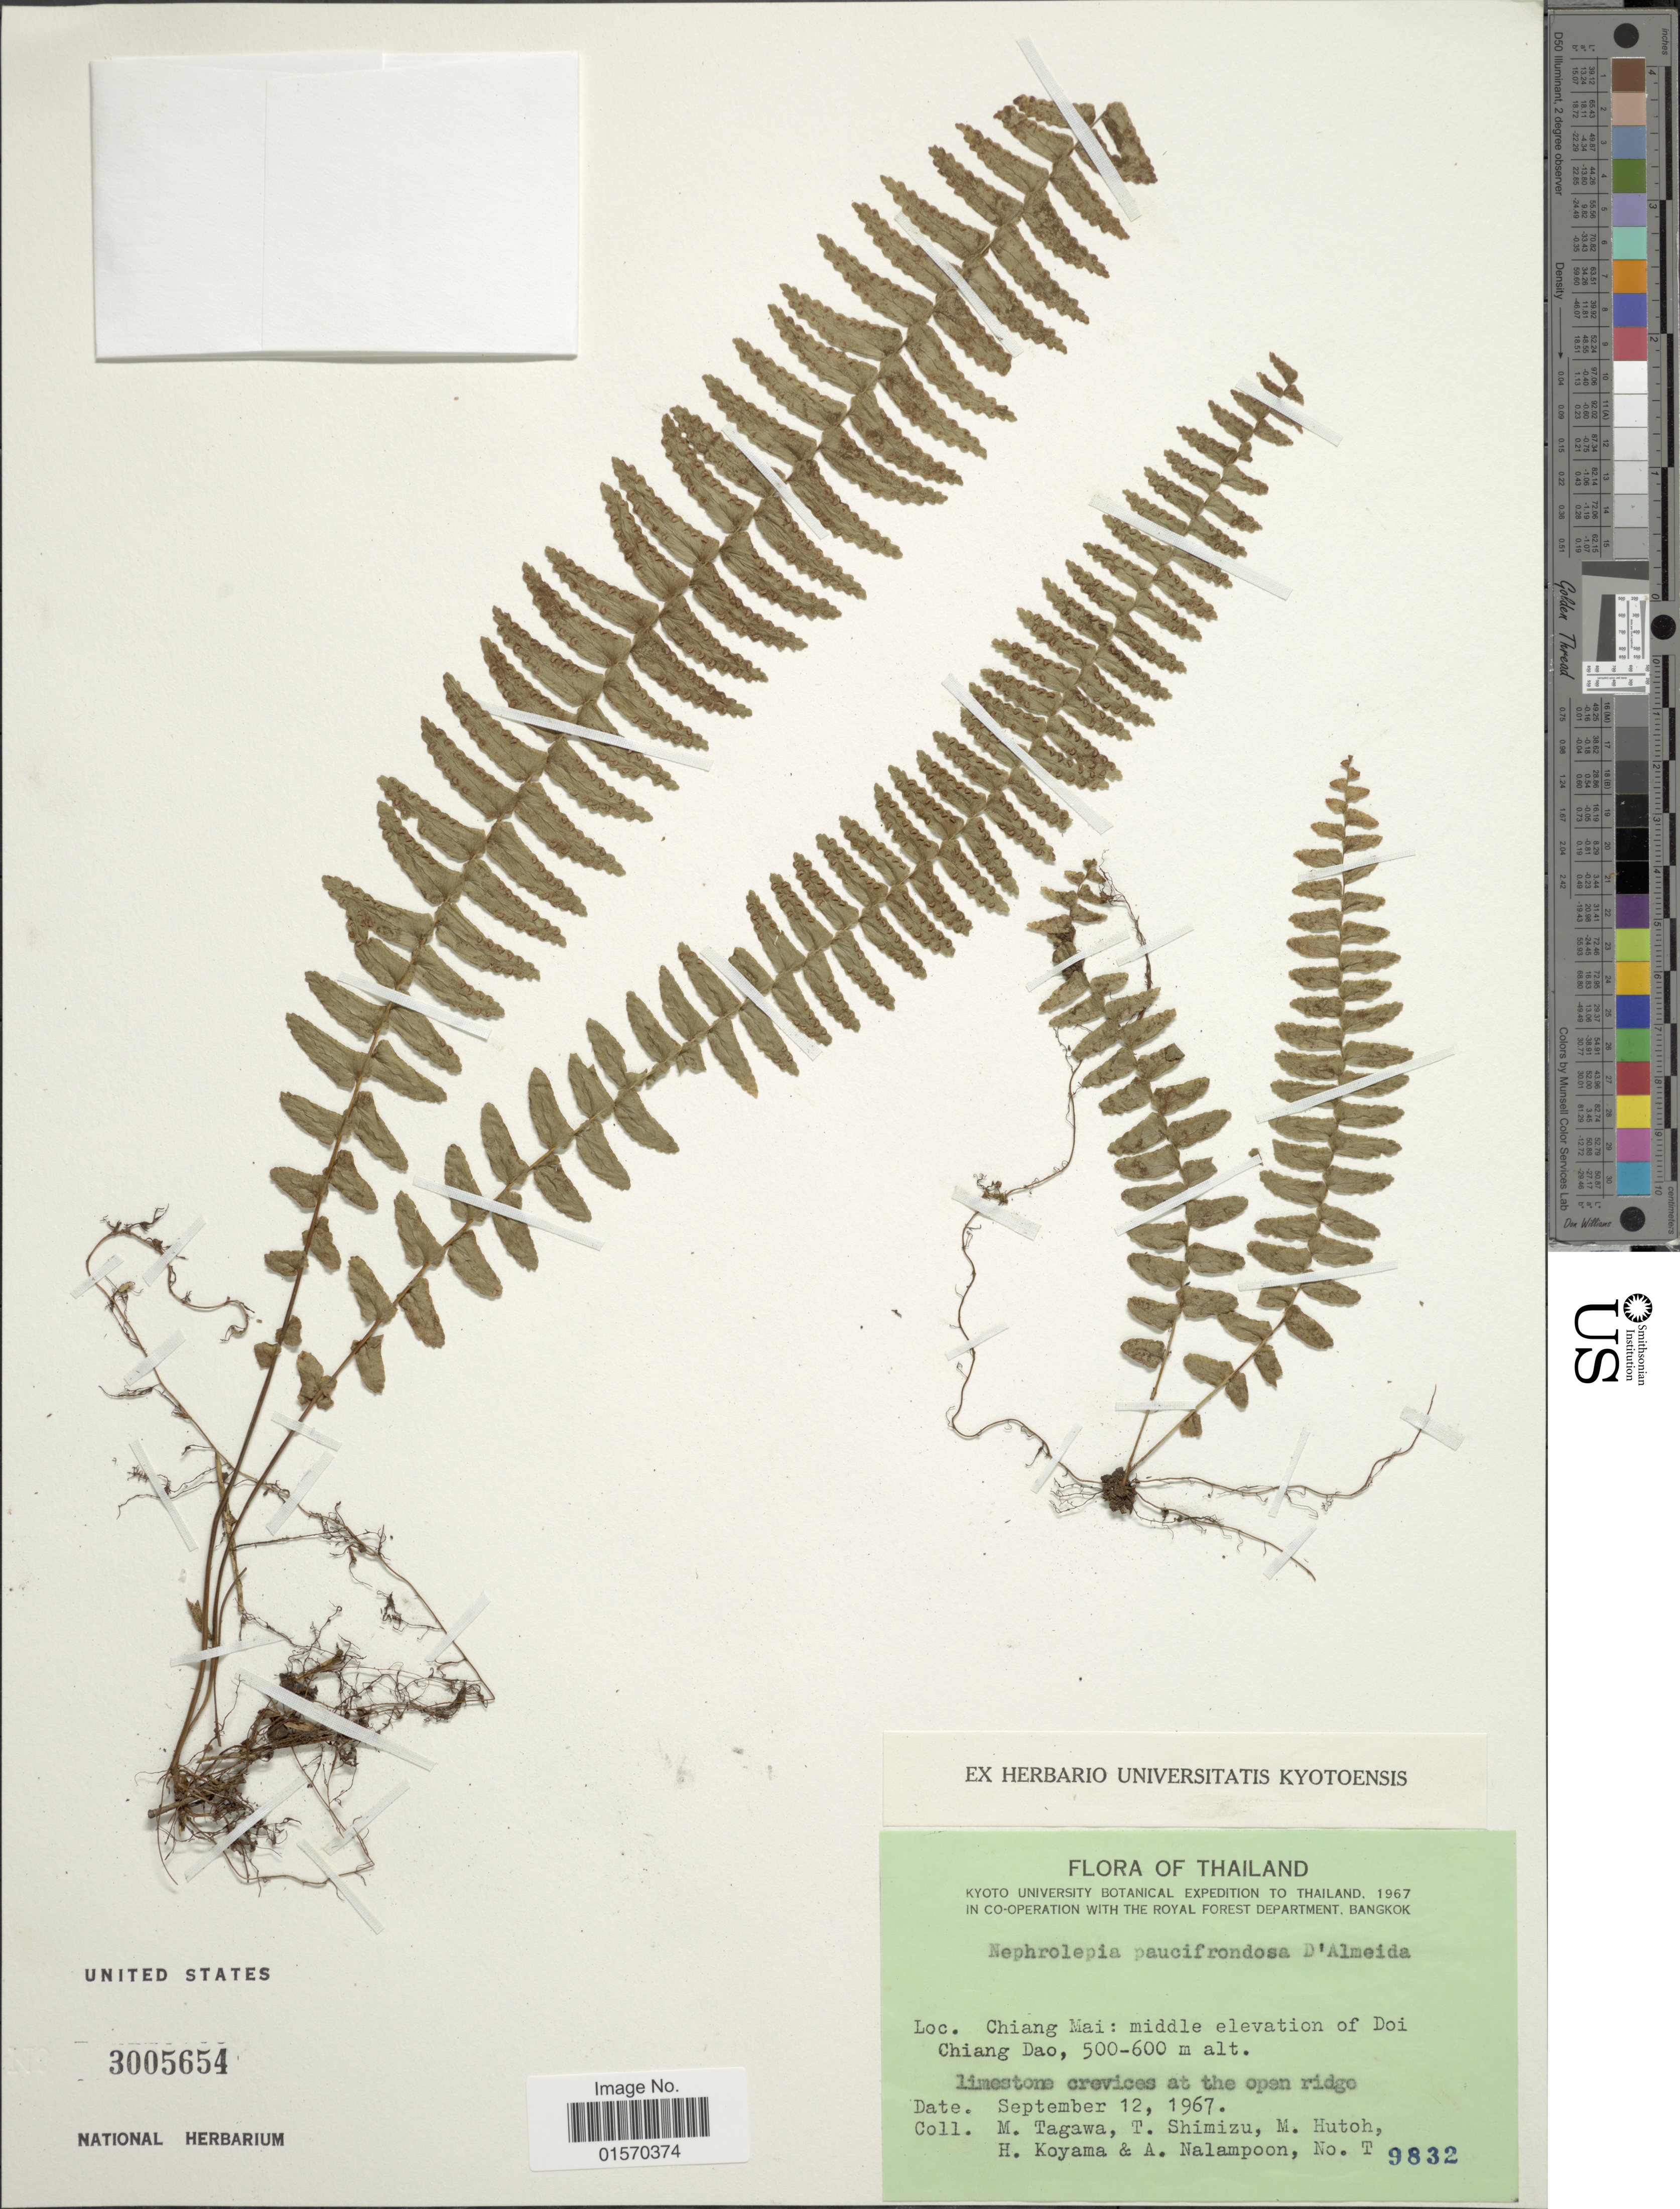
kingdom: Plantae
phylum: Tracheophyta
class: Polypodiopsida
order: Polypodiales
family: Nephrolepidaceae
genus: Nephrolepis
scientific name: Nephrolepis undulata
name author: J. Sm.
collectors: M. Tagawa, T. Shimizu, M. Hutoh, H. Koyama & A. Nalampoon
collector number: T9832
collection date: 1967-09-12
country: Thailand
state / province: Chiang Mai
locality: Middle elevation of Doi Chiang Dao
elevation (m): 500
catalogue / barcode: US 3005654